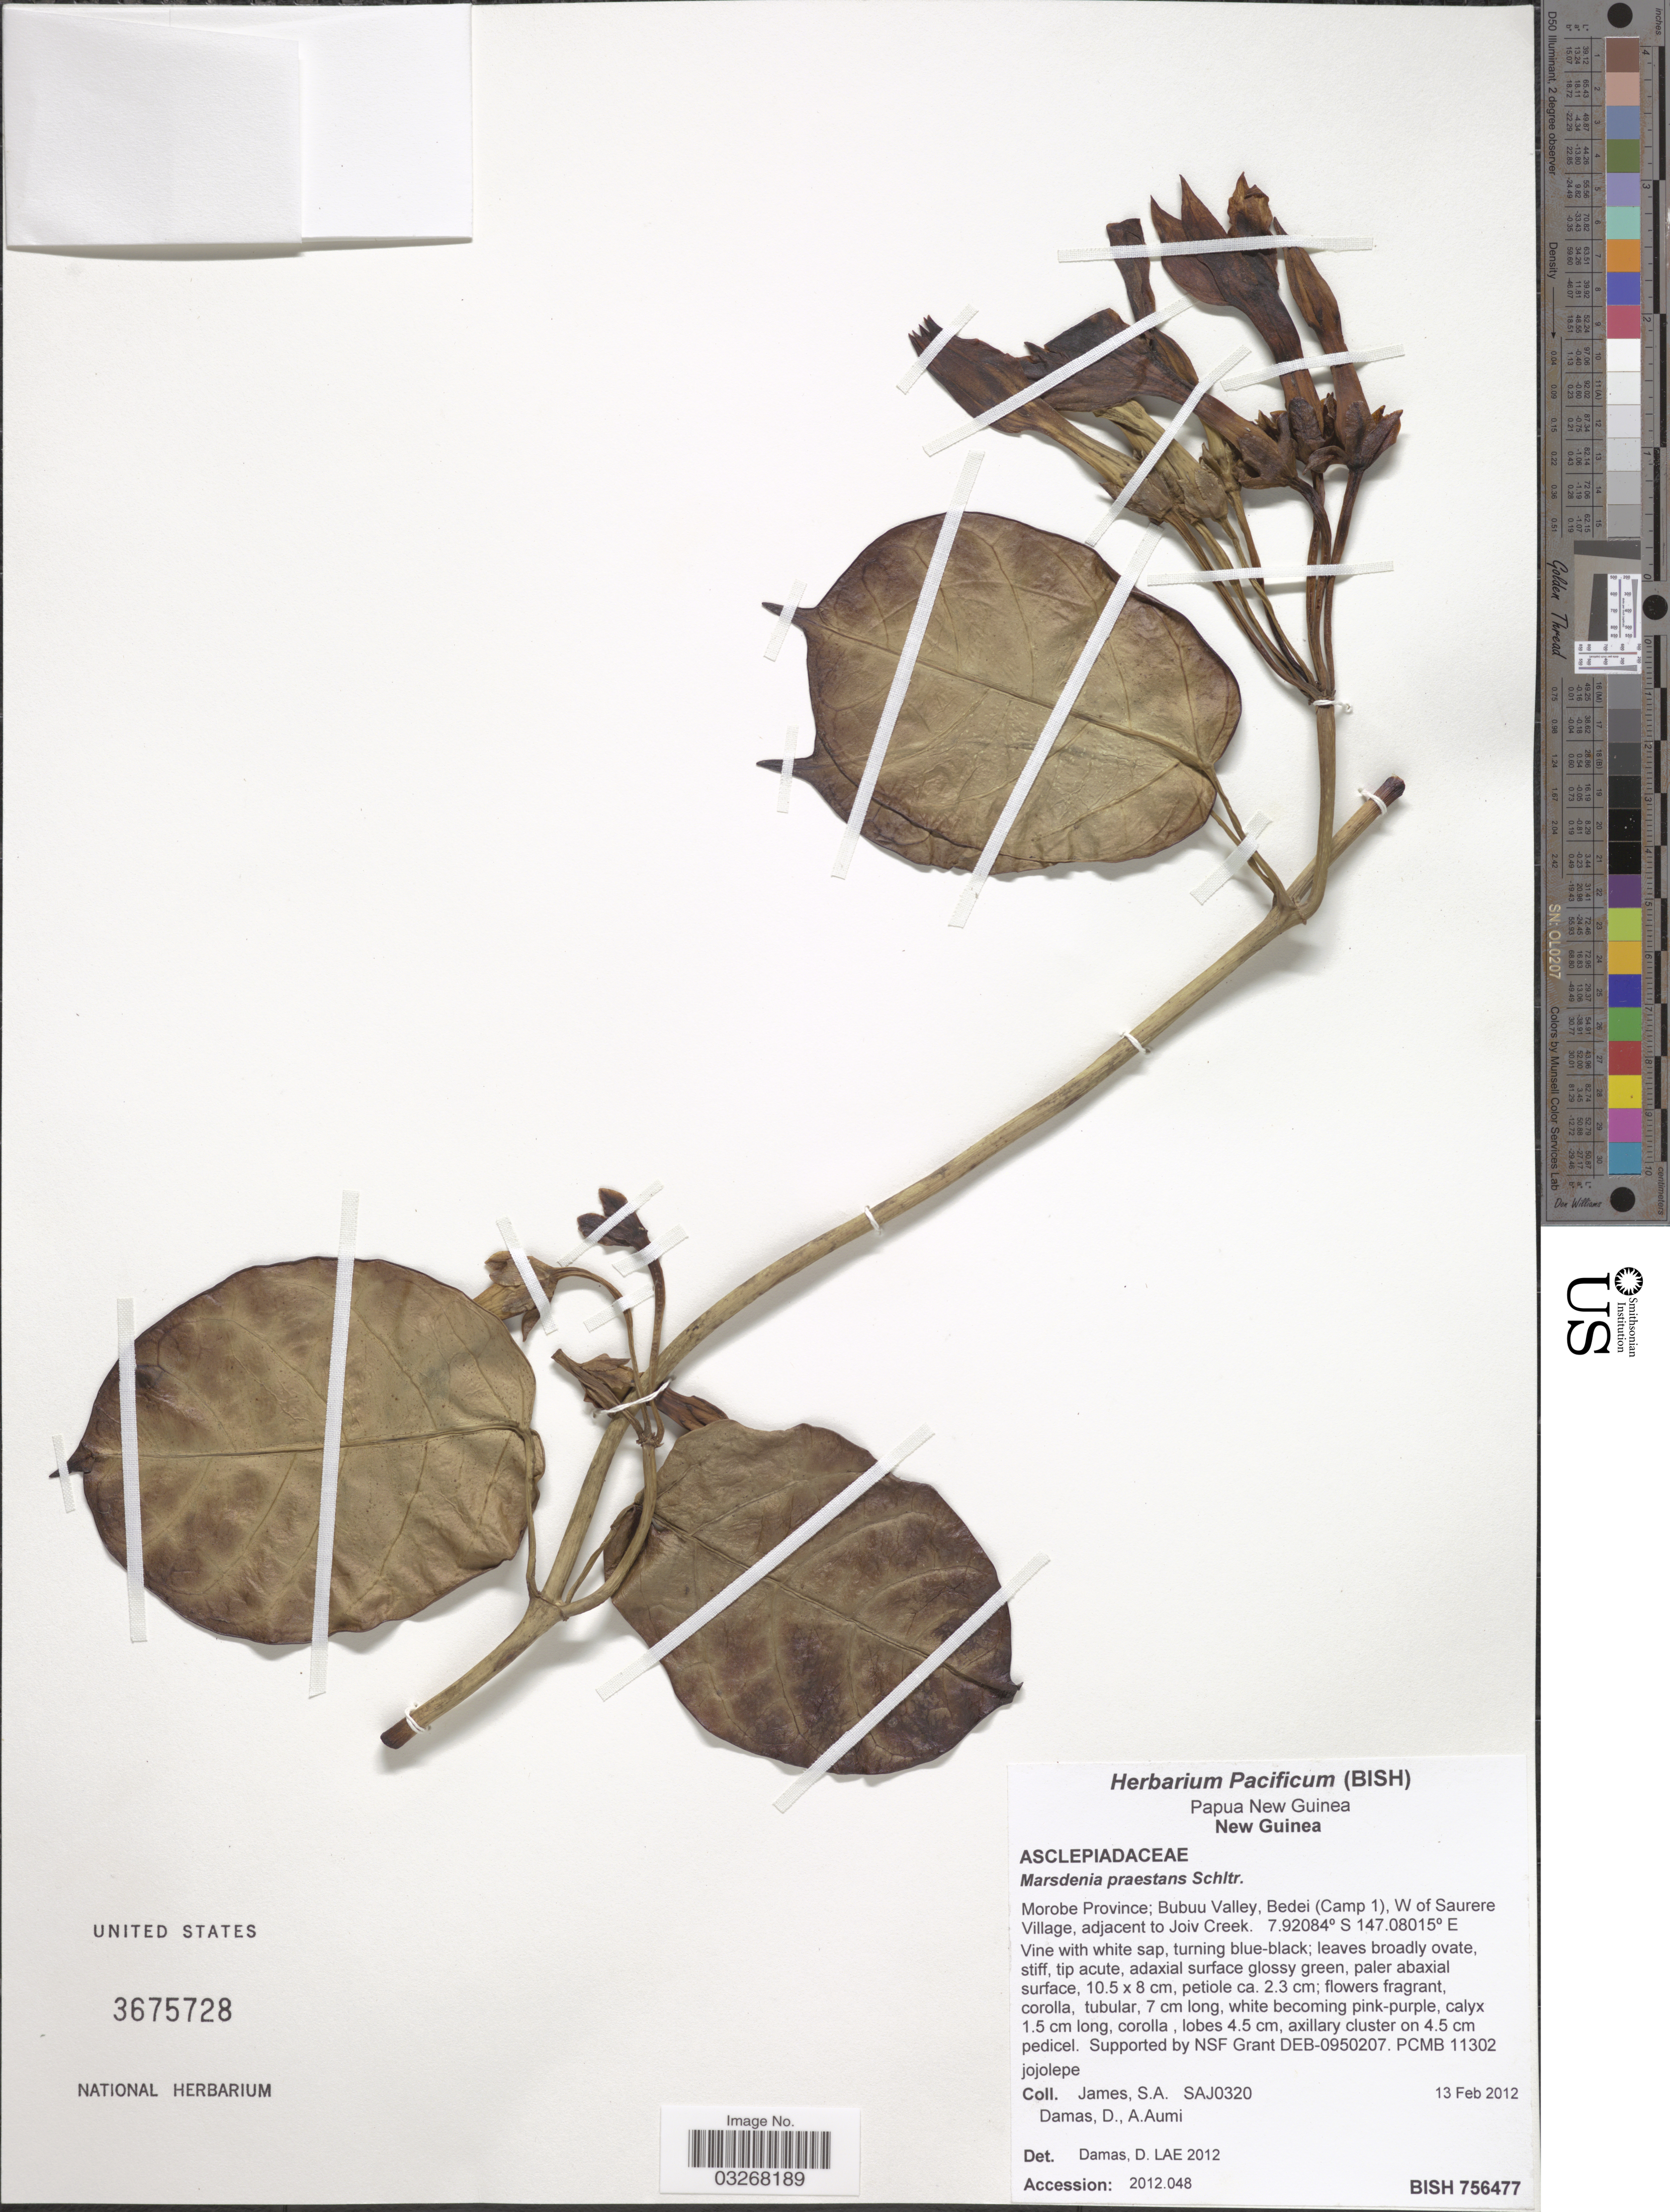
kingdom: Plantae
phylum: Tracheophyta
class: Magnoliopsida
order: Gentianales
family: Apocynaceae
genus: Marsdenia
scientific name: Marsdenia praestans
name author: Schltr.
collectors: S. James, D. Damas & A. Aumi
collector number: SAJ0320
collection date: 2012-02-13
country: Papua New Guinea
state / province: Morobe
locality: New Guinea. Bubuu Valley, Bedei (Camp 1), W of Saurere Village, adjacent to Joiv Creek.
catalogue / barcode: US 3675728